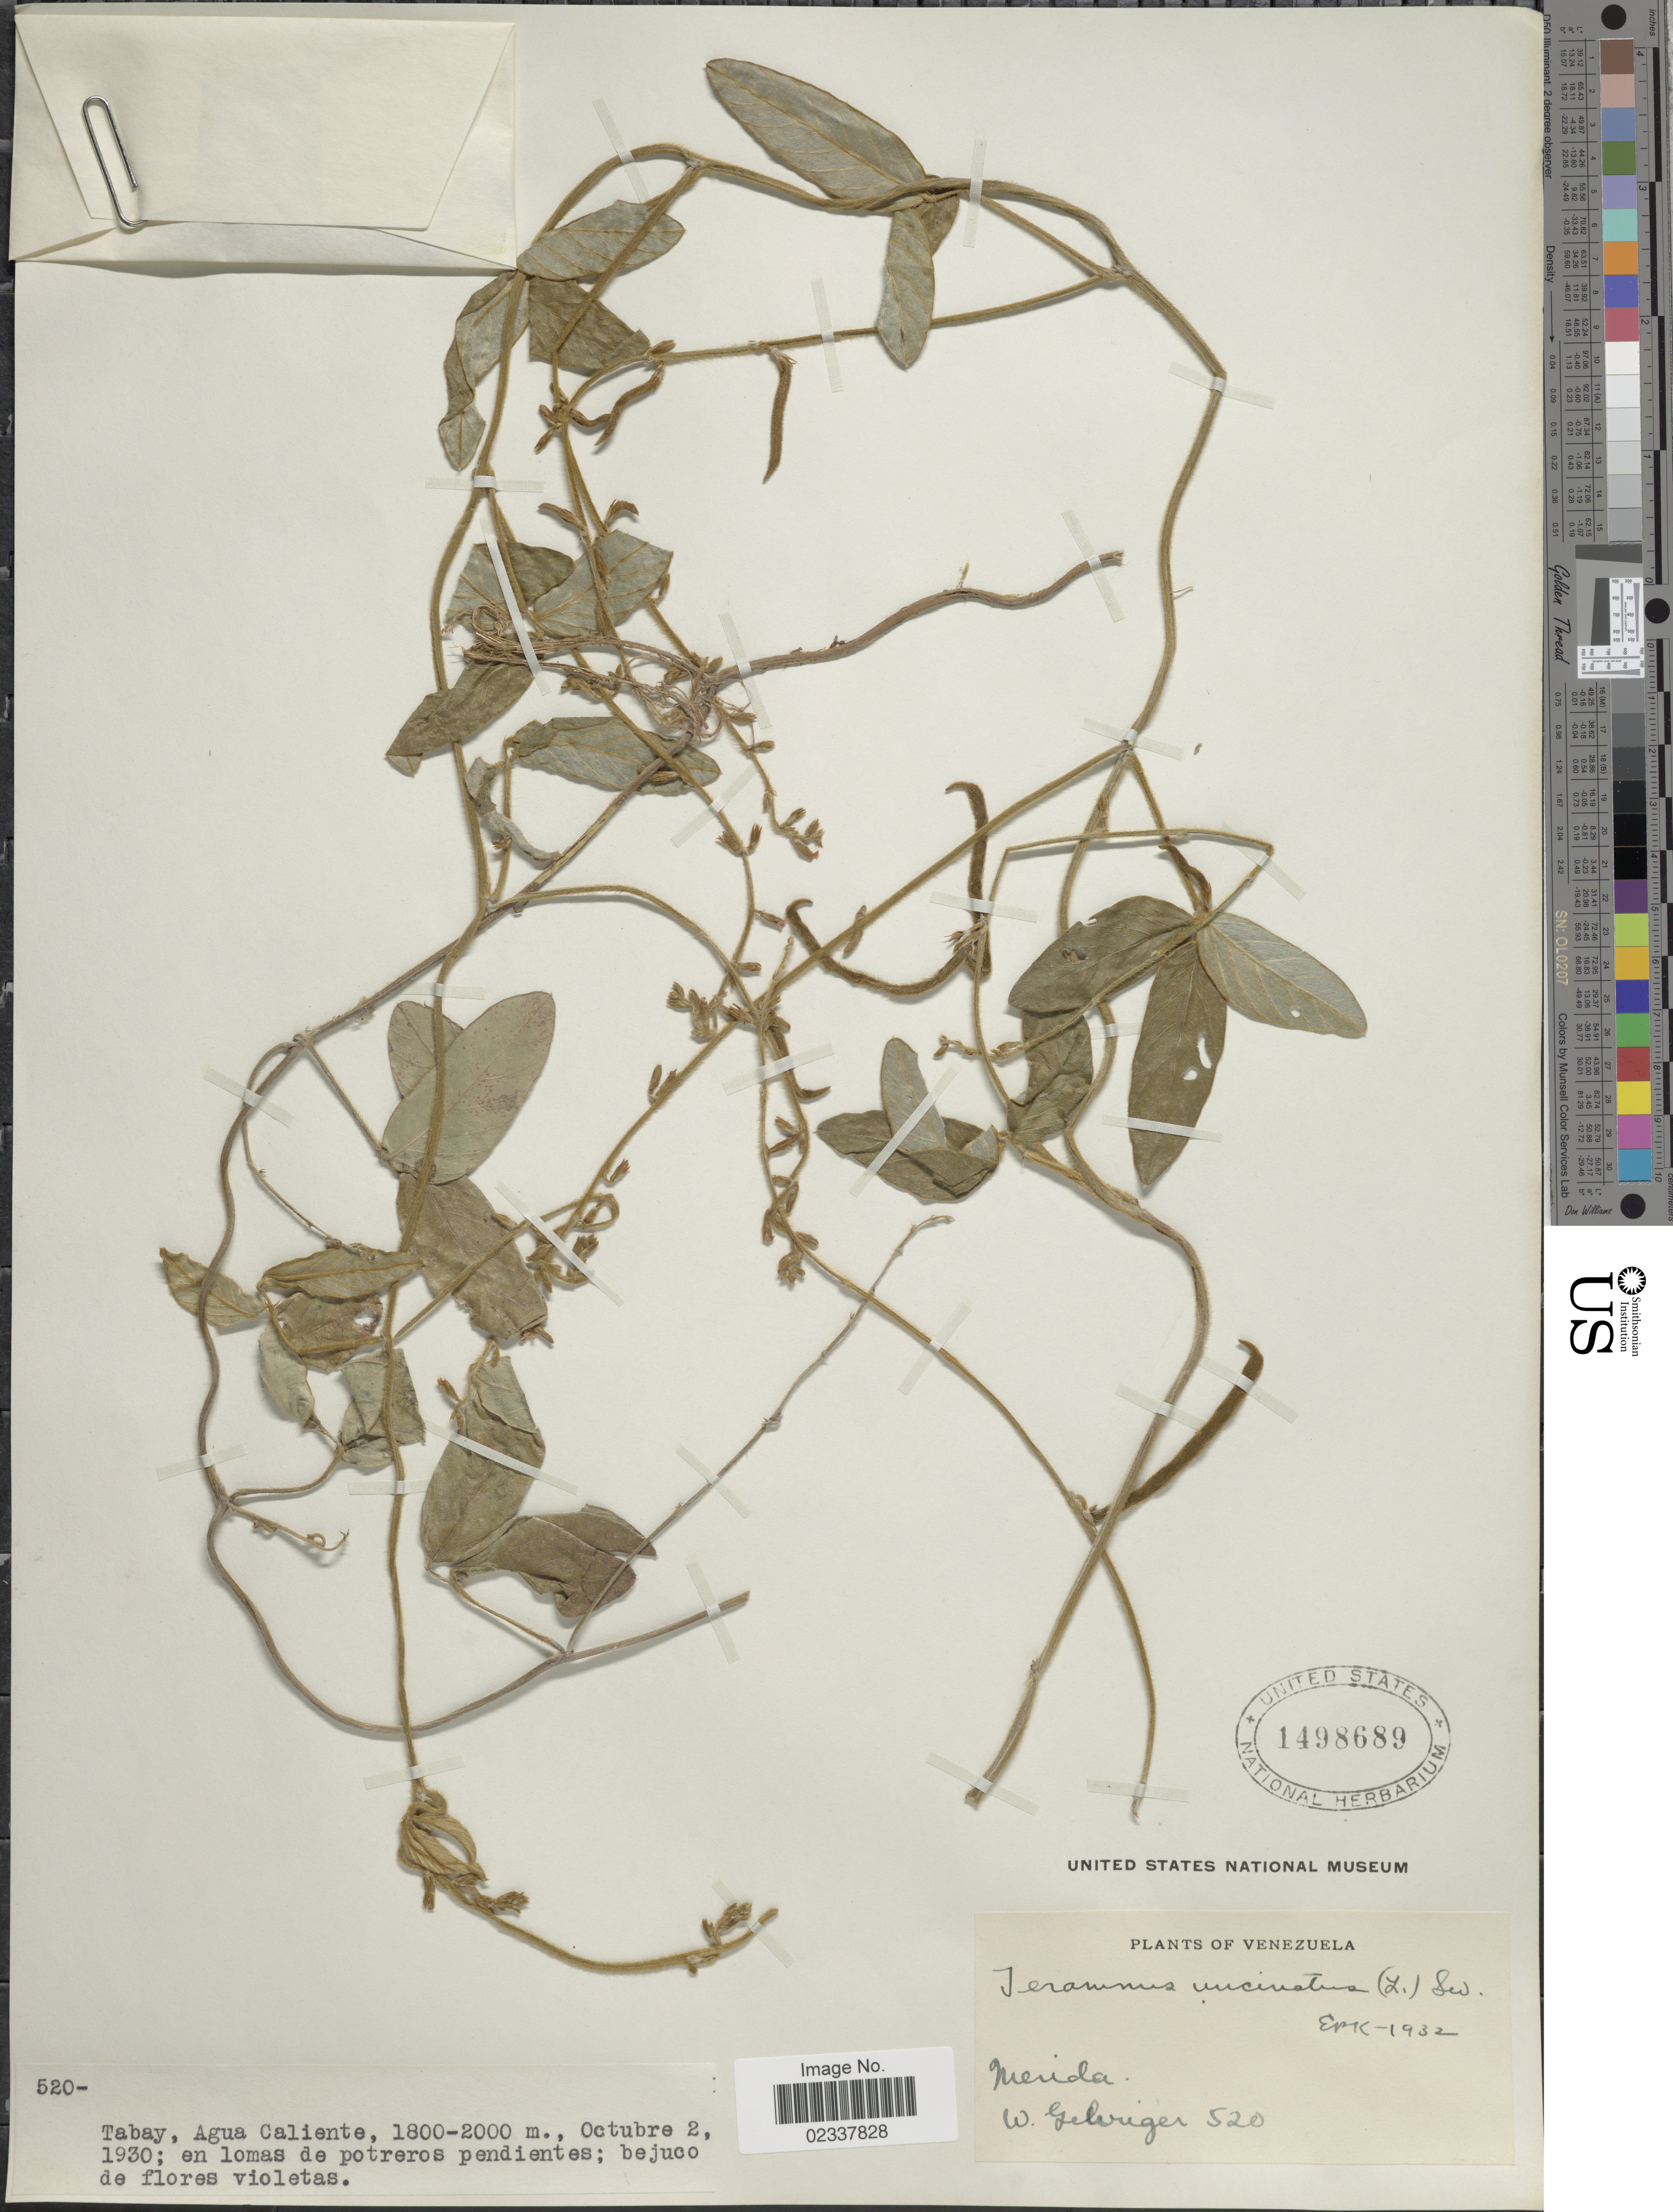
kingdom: Plantae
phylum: Tracheophyta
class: Magnoliopsida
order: Fabales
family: Fabaceae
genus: Teramnus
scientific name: Teramnus uncinatus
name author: (L.) Sw.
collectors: W. Gehriger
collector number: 520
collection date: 1930-10-02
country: Venezuela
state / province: Mérida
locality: Tabay, Agua Caliente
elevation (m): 1800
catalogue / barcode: US 1498689